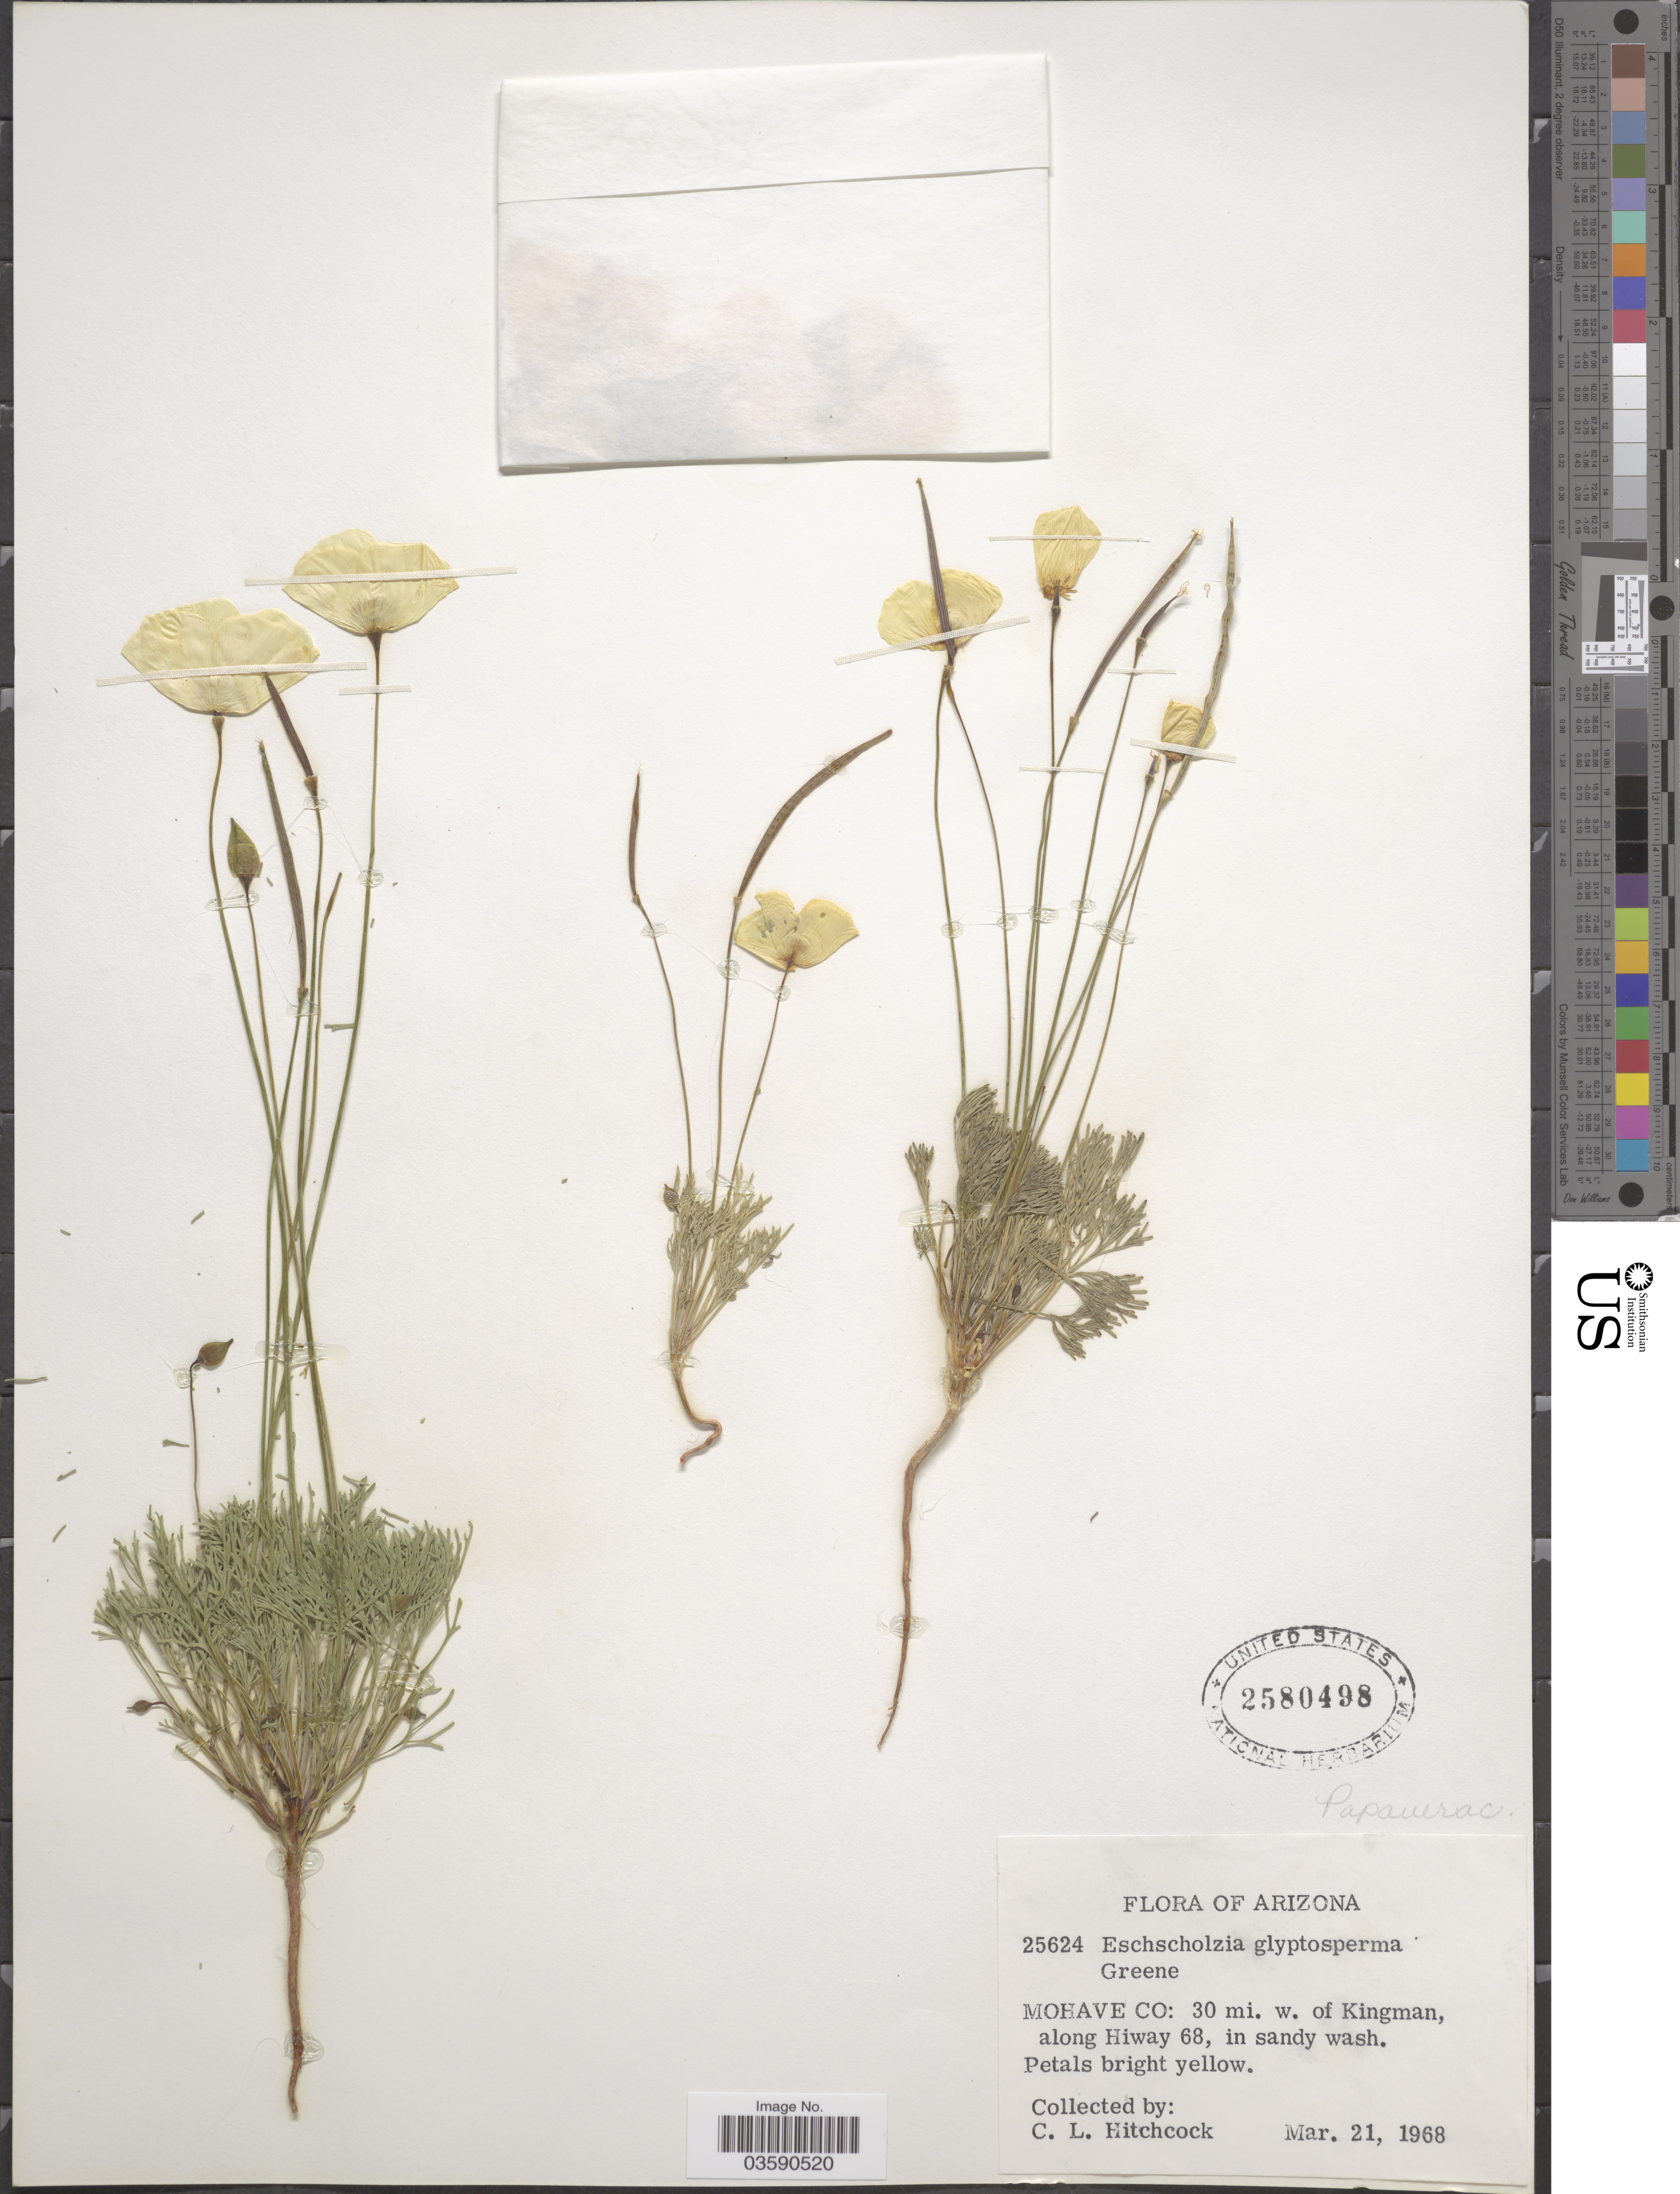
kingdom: Plantae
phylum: Tracheophyta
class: Magnoliopsida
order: Ranunculales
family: Papaveraceae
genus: Eschscholzia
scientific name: Eschscholzia glyptosperma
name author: Greene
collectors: C. L. Hitchcock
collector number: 25624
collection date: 1968-03-21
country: United States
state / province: Arizona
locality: Mohave Co: 30 mi. w. of Kingman, along Hiway 68.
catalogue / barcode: US 2580498